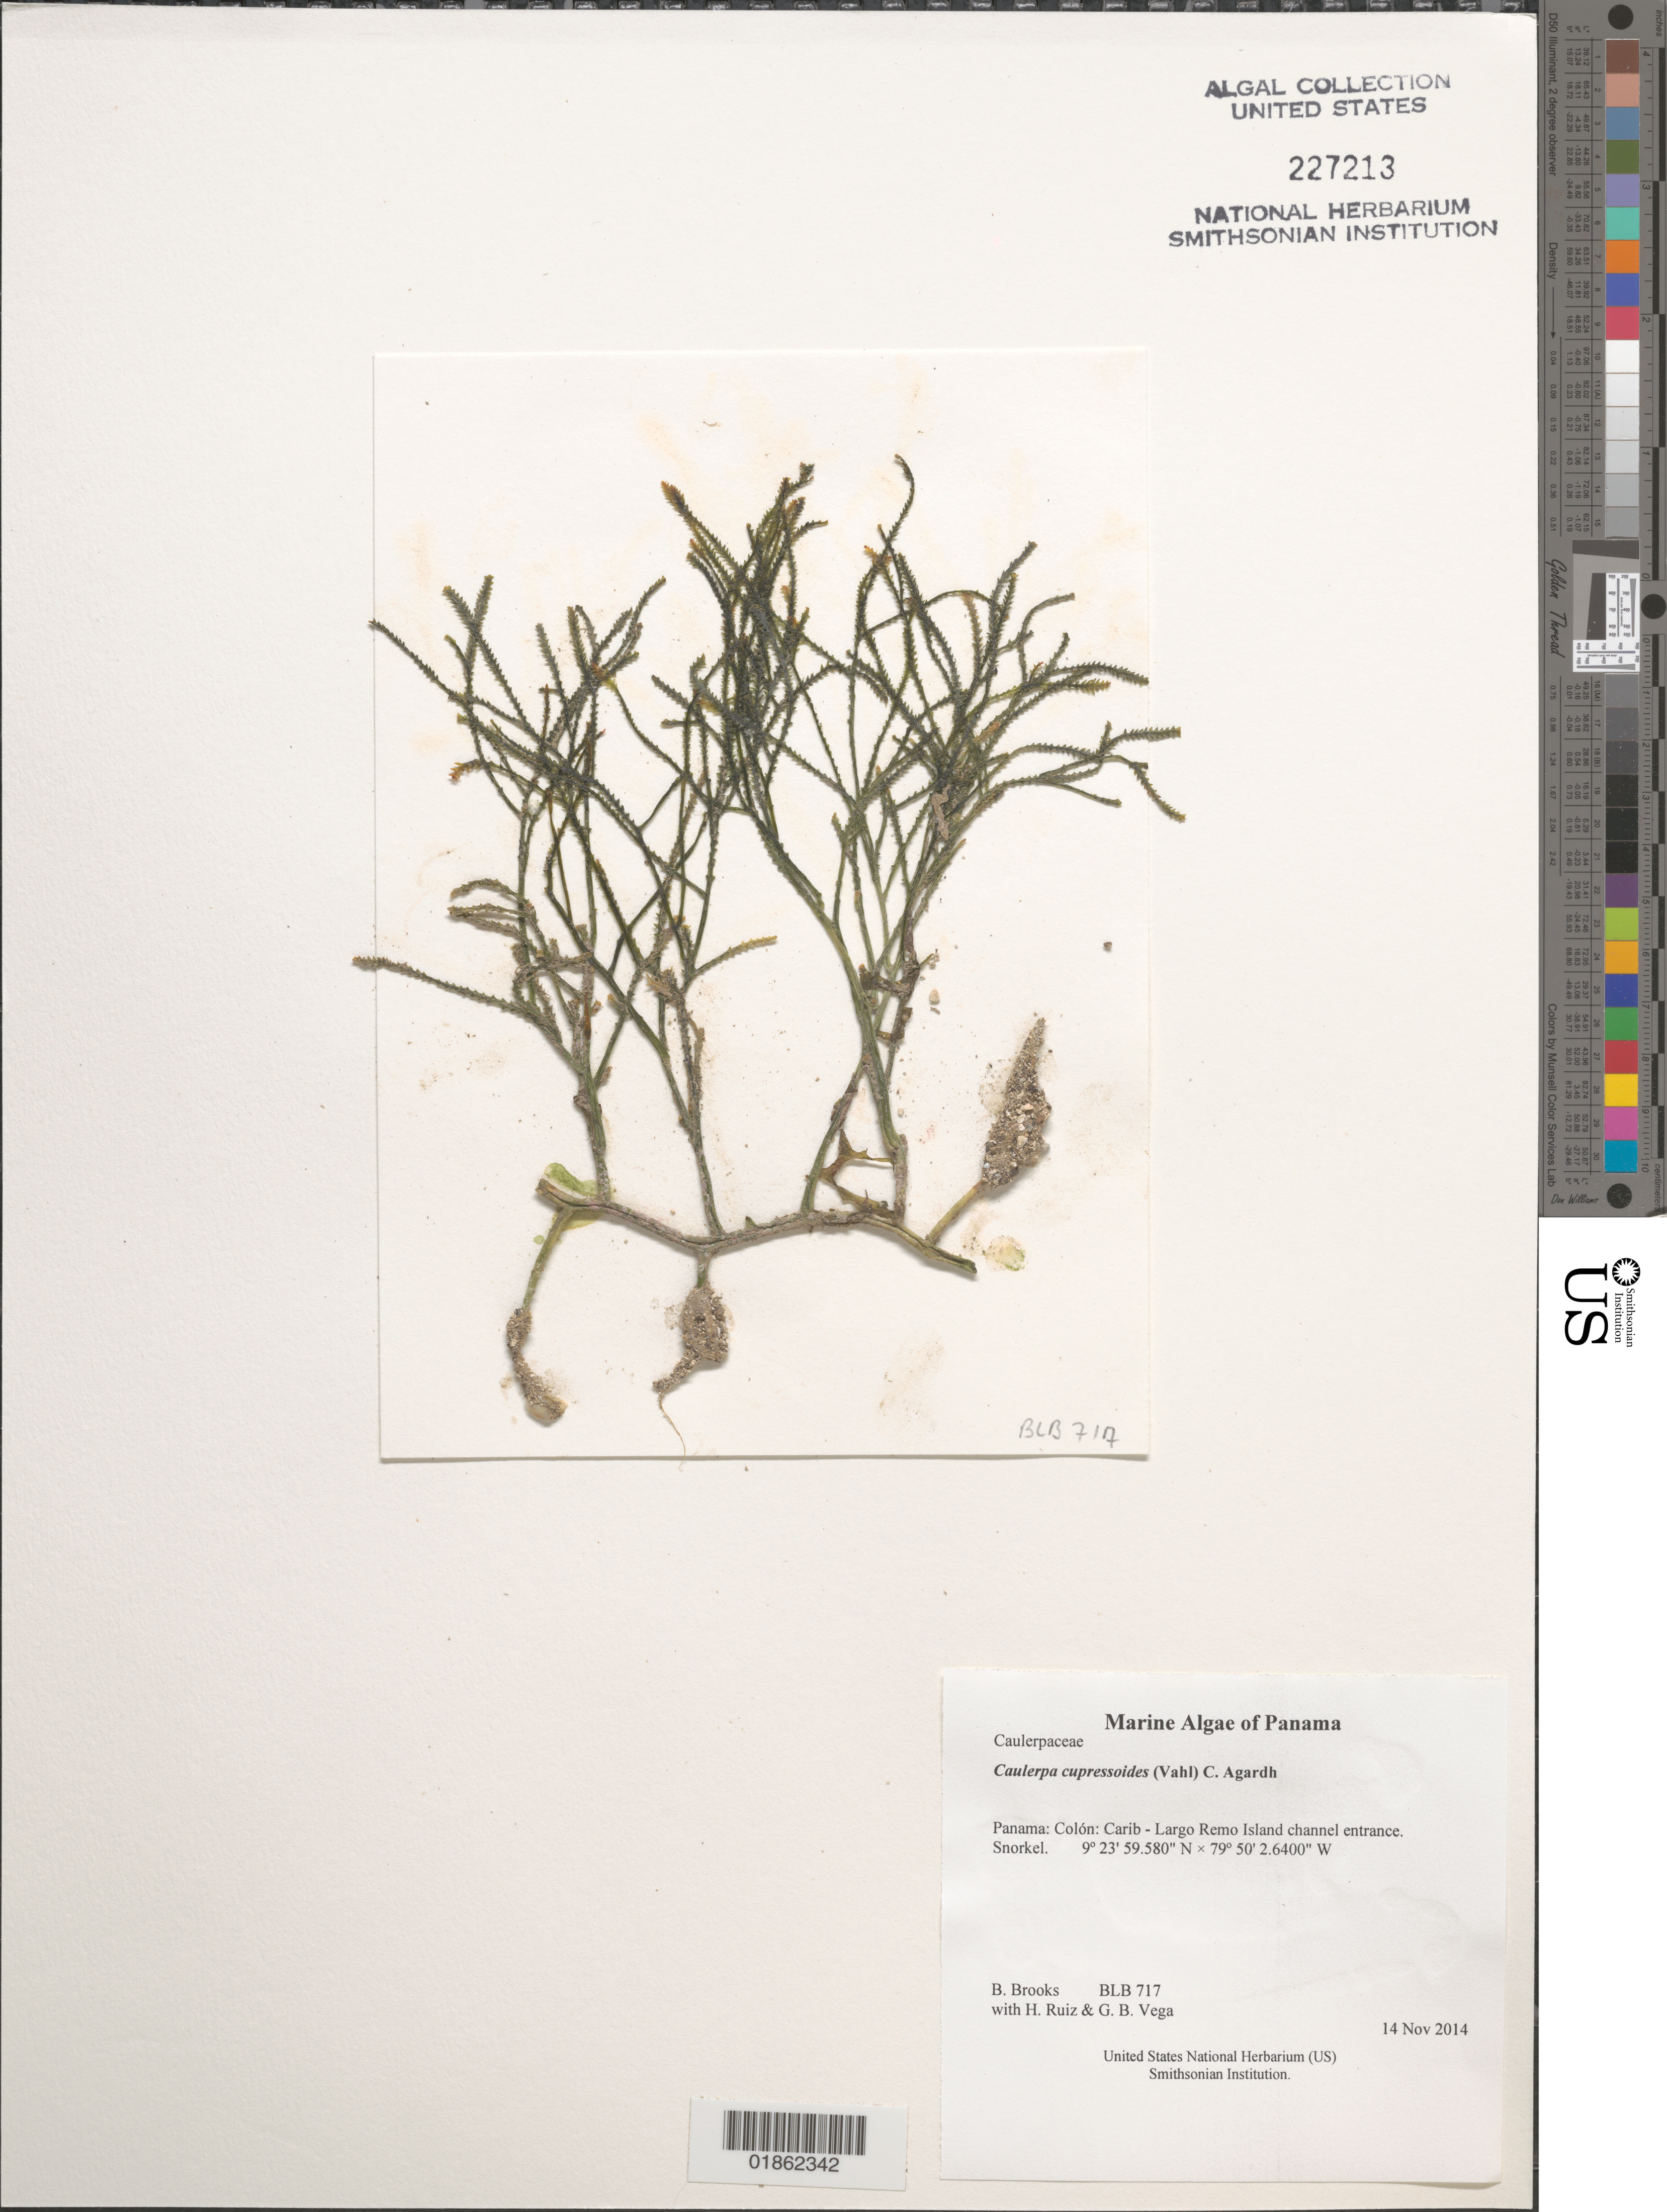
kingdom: Plantae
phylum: Chlorophyta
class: Ulvophyceae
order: Bryopsidales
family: Caulerpaceae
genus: Caulerpa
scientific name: Caulerpa cupressoides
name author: (Vahl) C. Agardh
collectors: B. Brooks, H. Ruiz & G. B. Vega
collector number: BLB 717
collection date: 2014-11-14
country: Panama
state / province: Colón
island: Largo Remo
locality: Carib - Largo Remo Island channel entrance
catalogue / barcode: US 227213